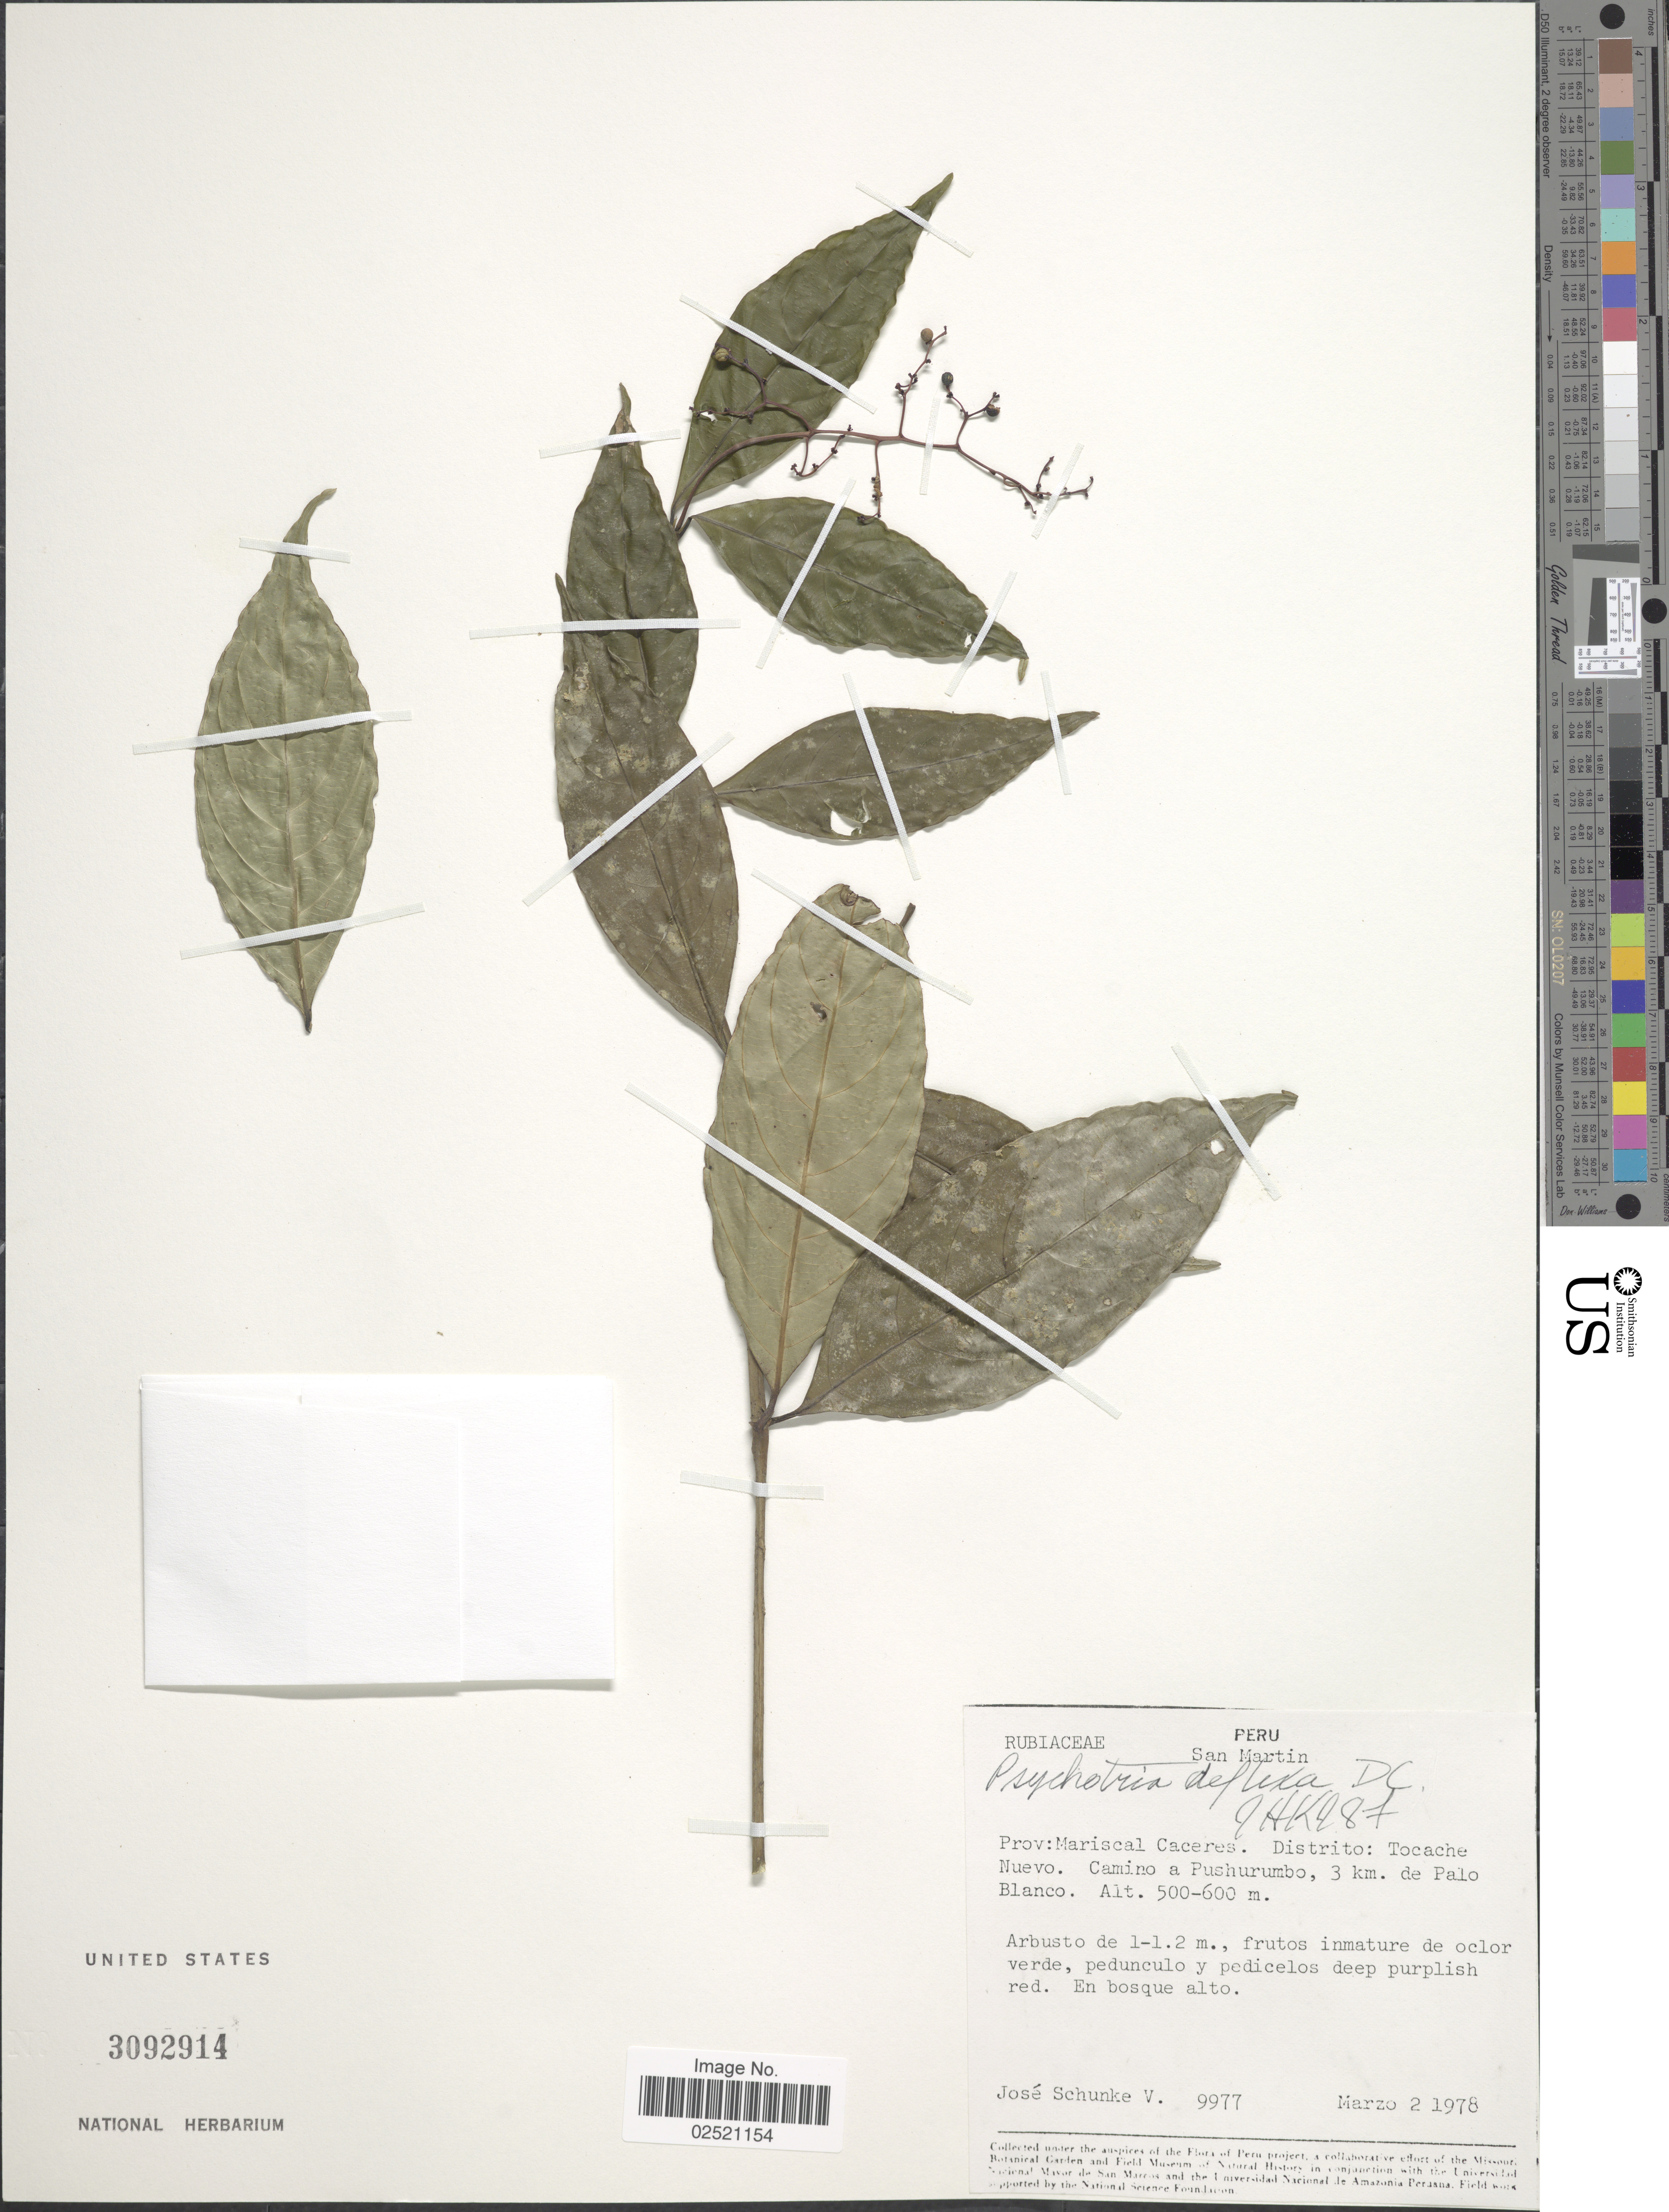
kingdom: Plantae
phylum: Tracheophyta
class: Magnoliopsida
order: Gentianales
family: Rubiaceae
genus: Psychotria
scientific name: Psychotria deflexa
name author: DC.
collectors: J. Schunke Vigo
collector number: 9977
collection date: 1978-03-02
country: Peru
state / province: San Martín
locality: Prov. Mariscal Caceres, Distrito: Tocache Neuvo, Camino a Pushurumbo, 3 km. de Palo Blanco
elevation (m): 500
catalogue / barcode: US 3092914